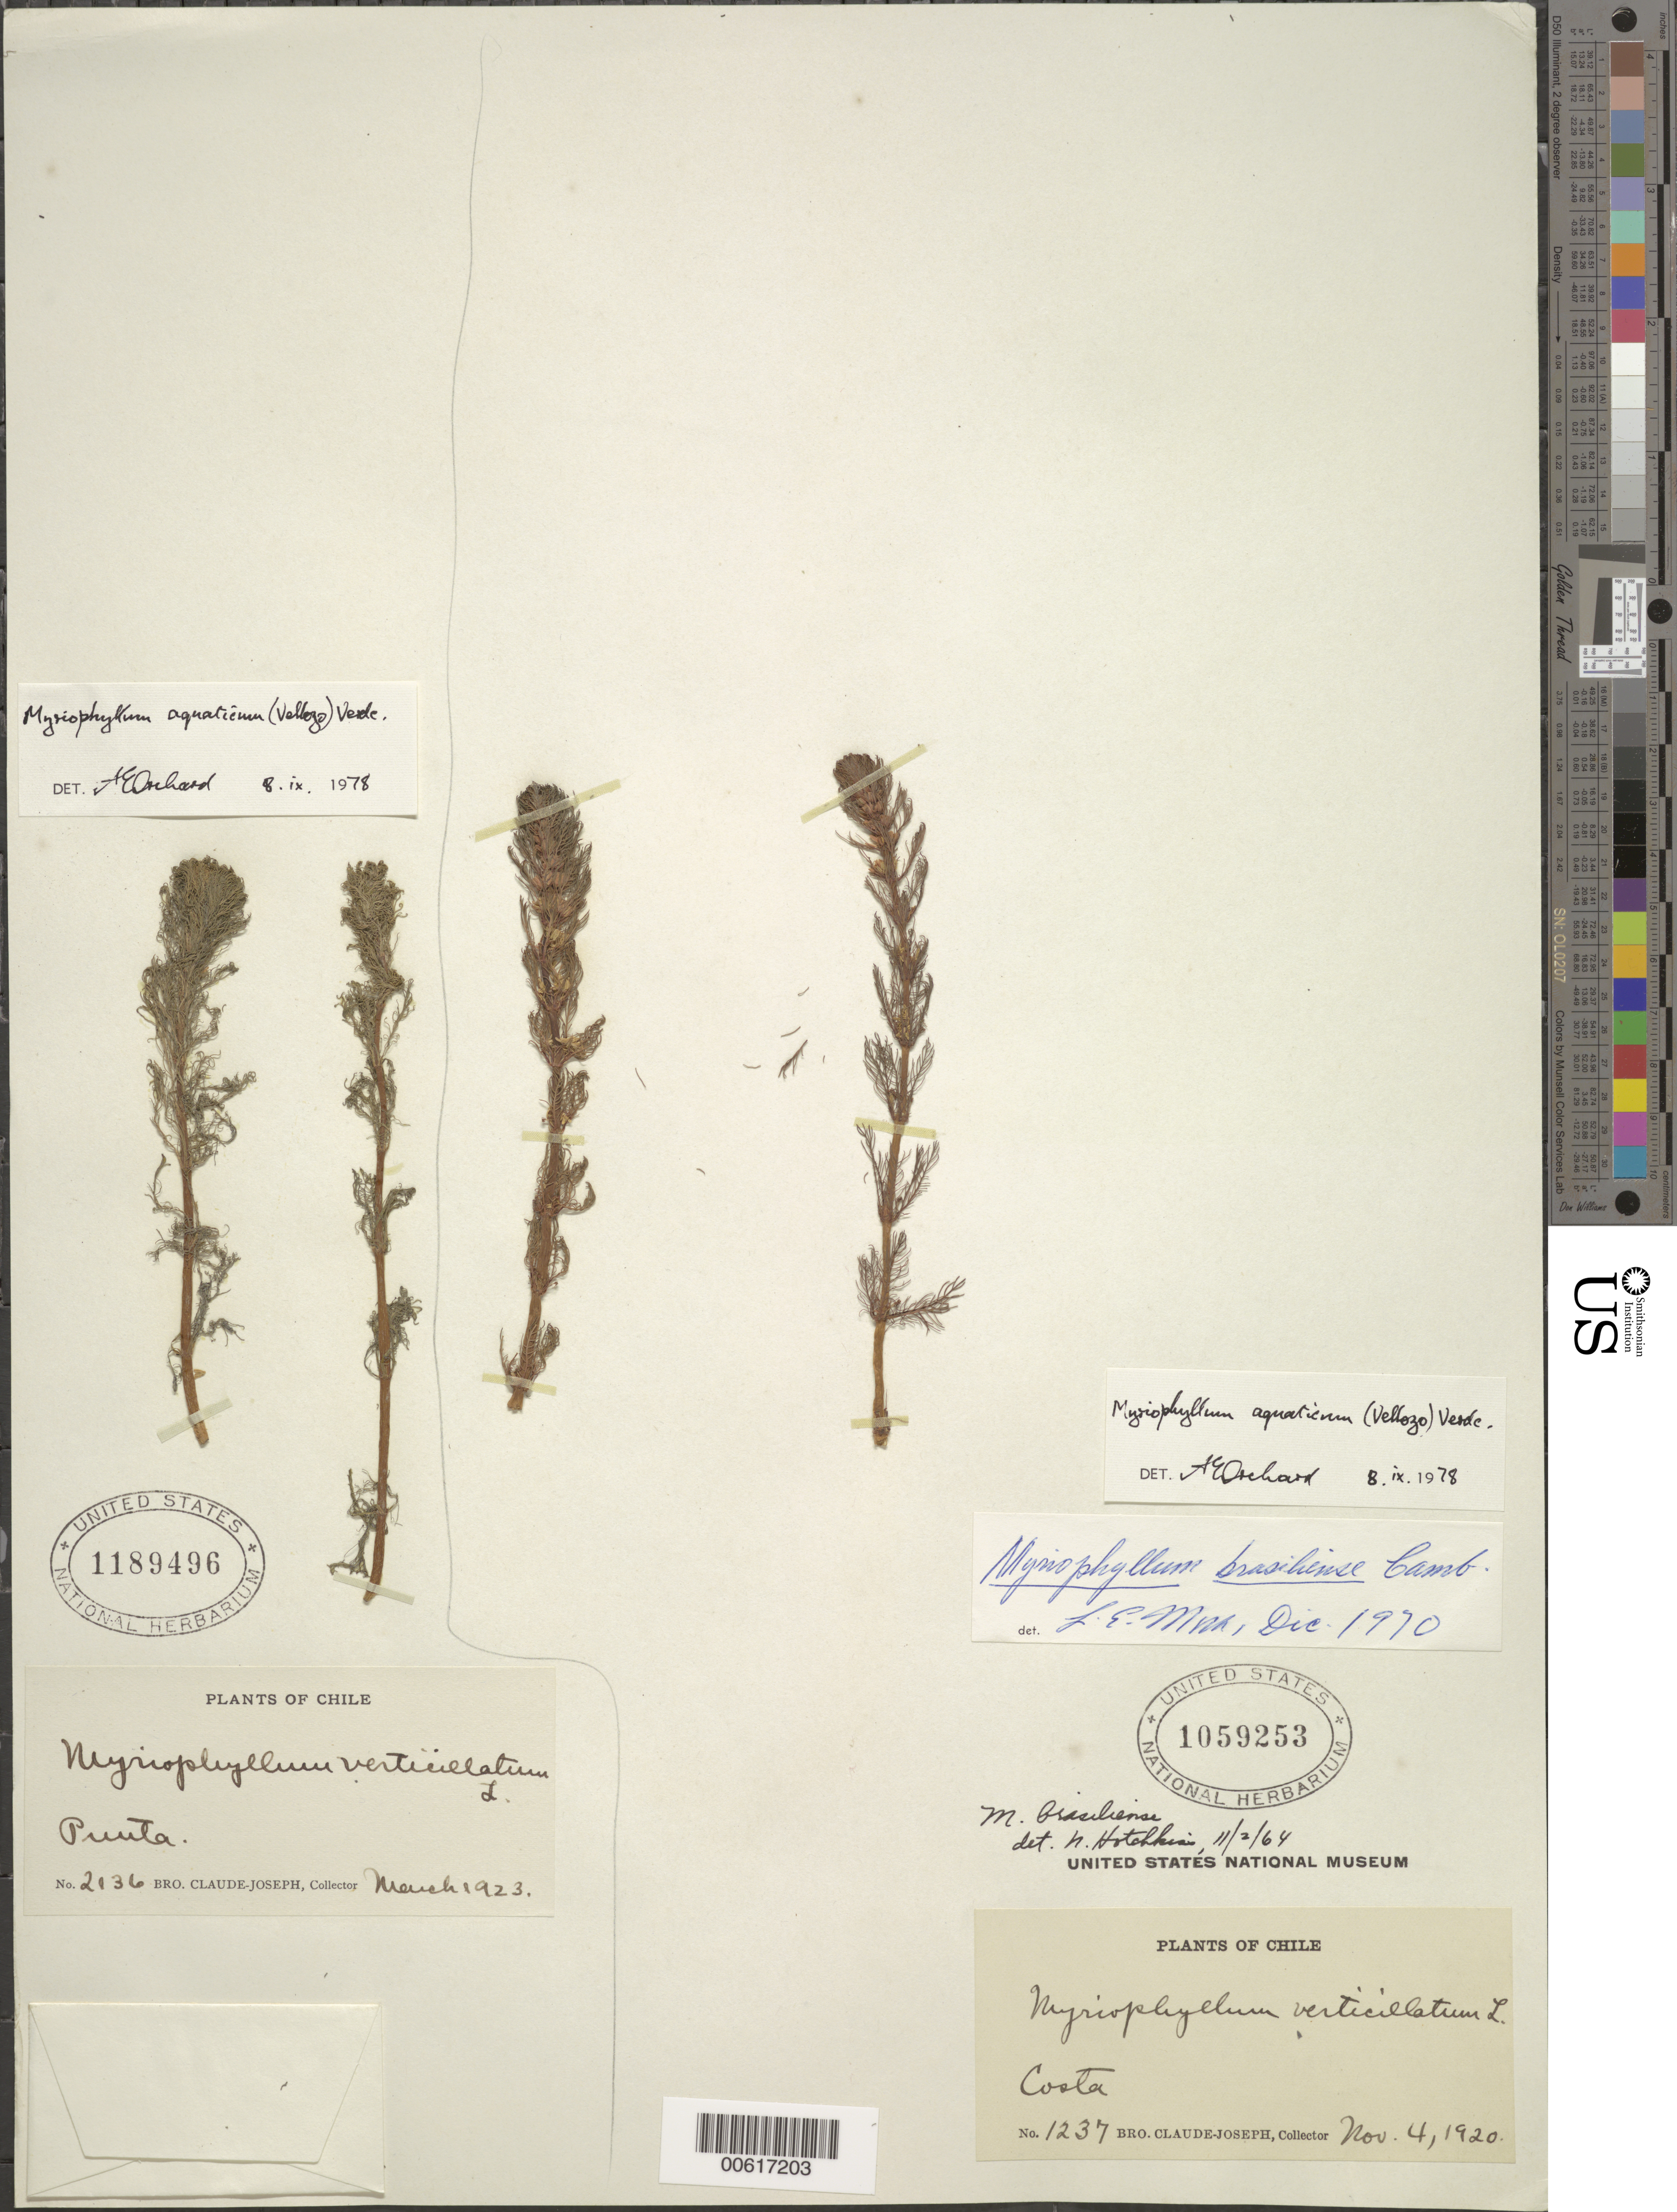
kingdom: Plantae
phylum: Tracheophyta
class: Magnoliopsida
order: Saxifragales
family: Haloragaceae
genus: Myriophyllum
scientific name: Myriophyllum aquaticum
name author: (Vell.) Verdc.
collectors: Bro. Claude-Joseph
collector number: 1237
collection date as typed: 04 Nov 1920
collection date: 1920-11-04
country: Chile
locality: Costa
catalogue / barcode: US 1059253